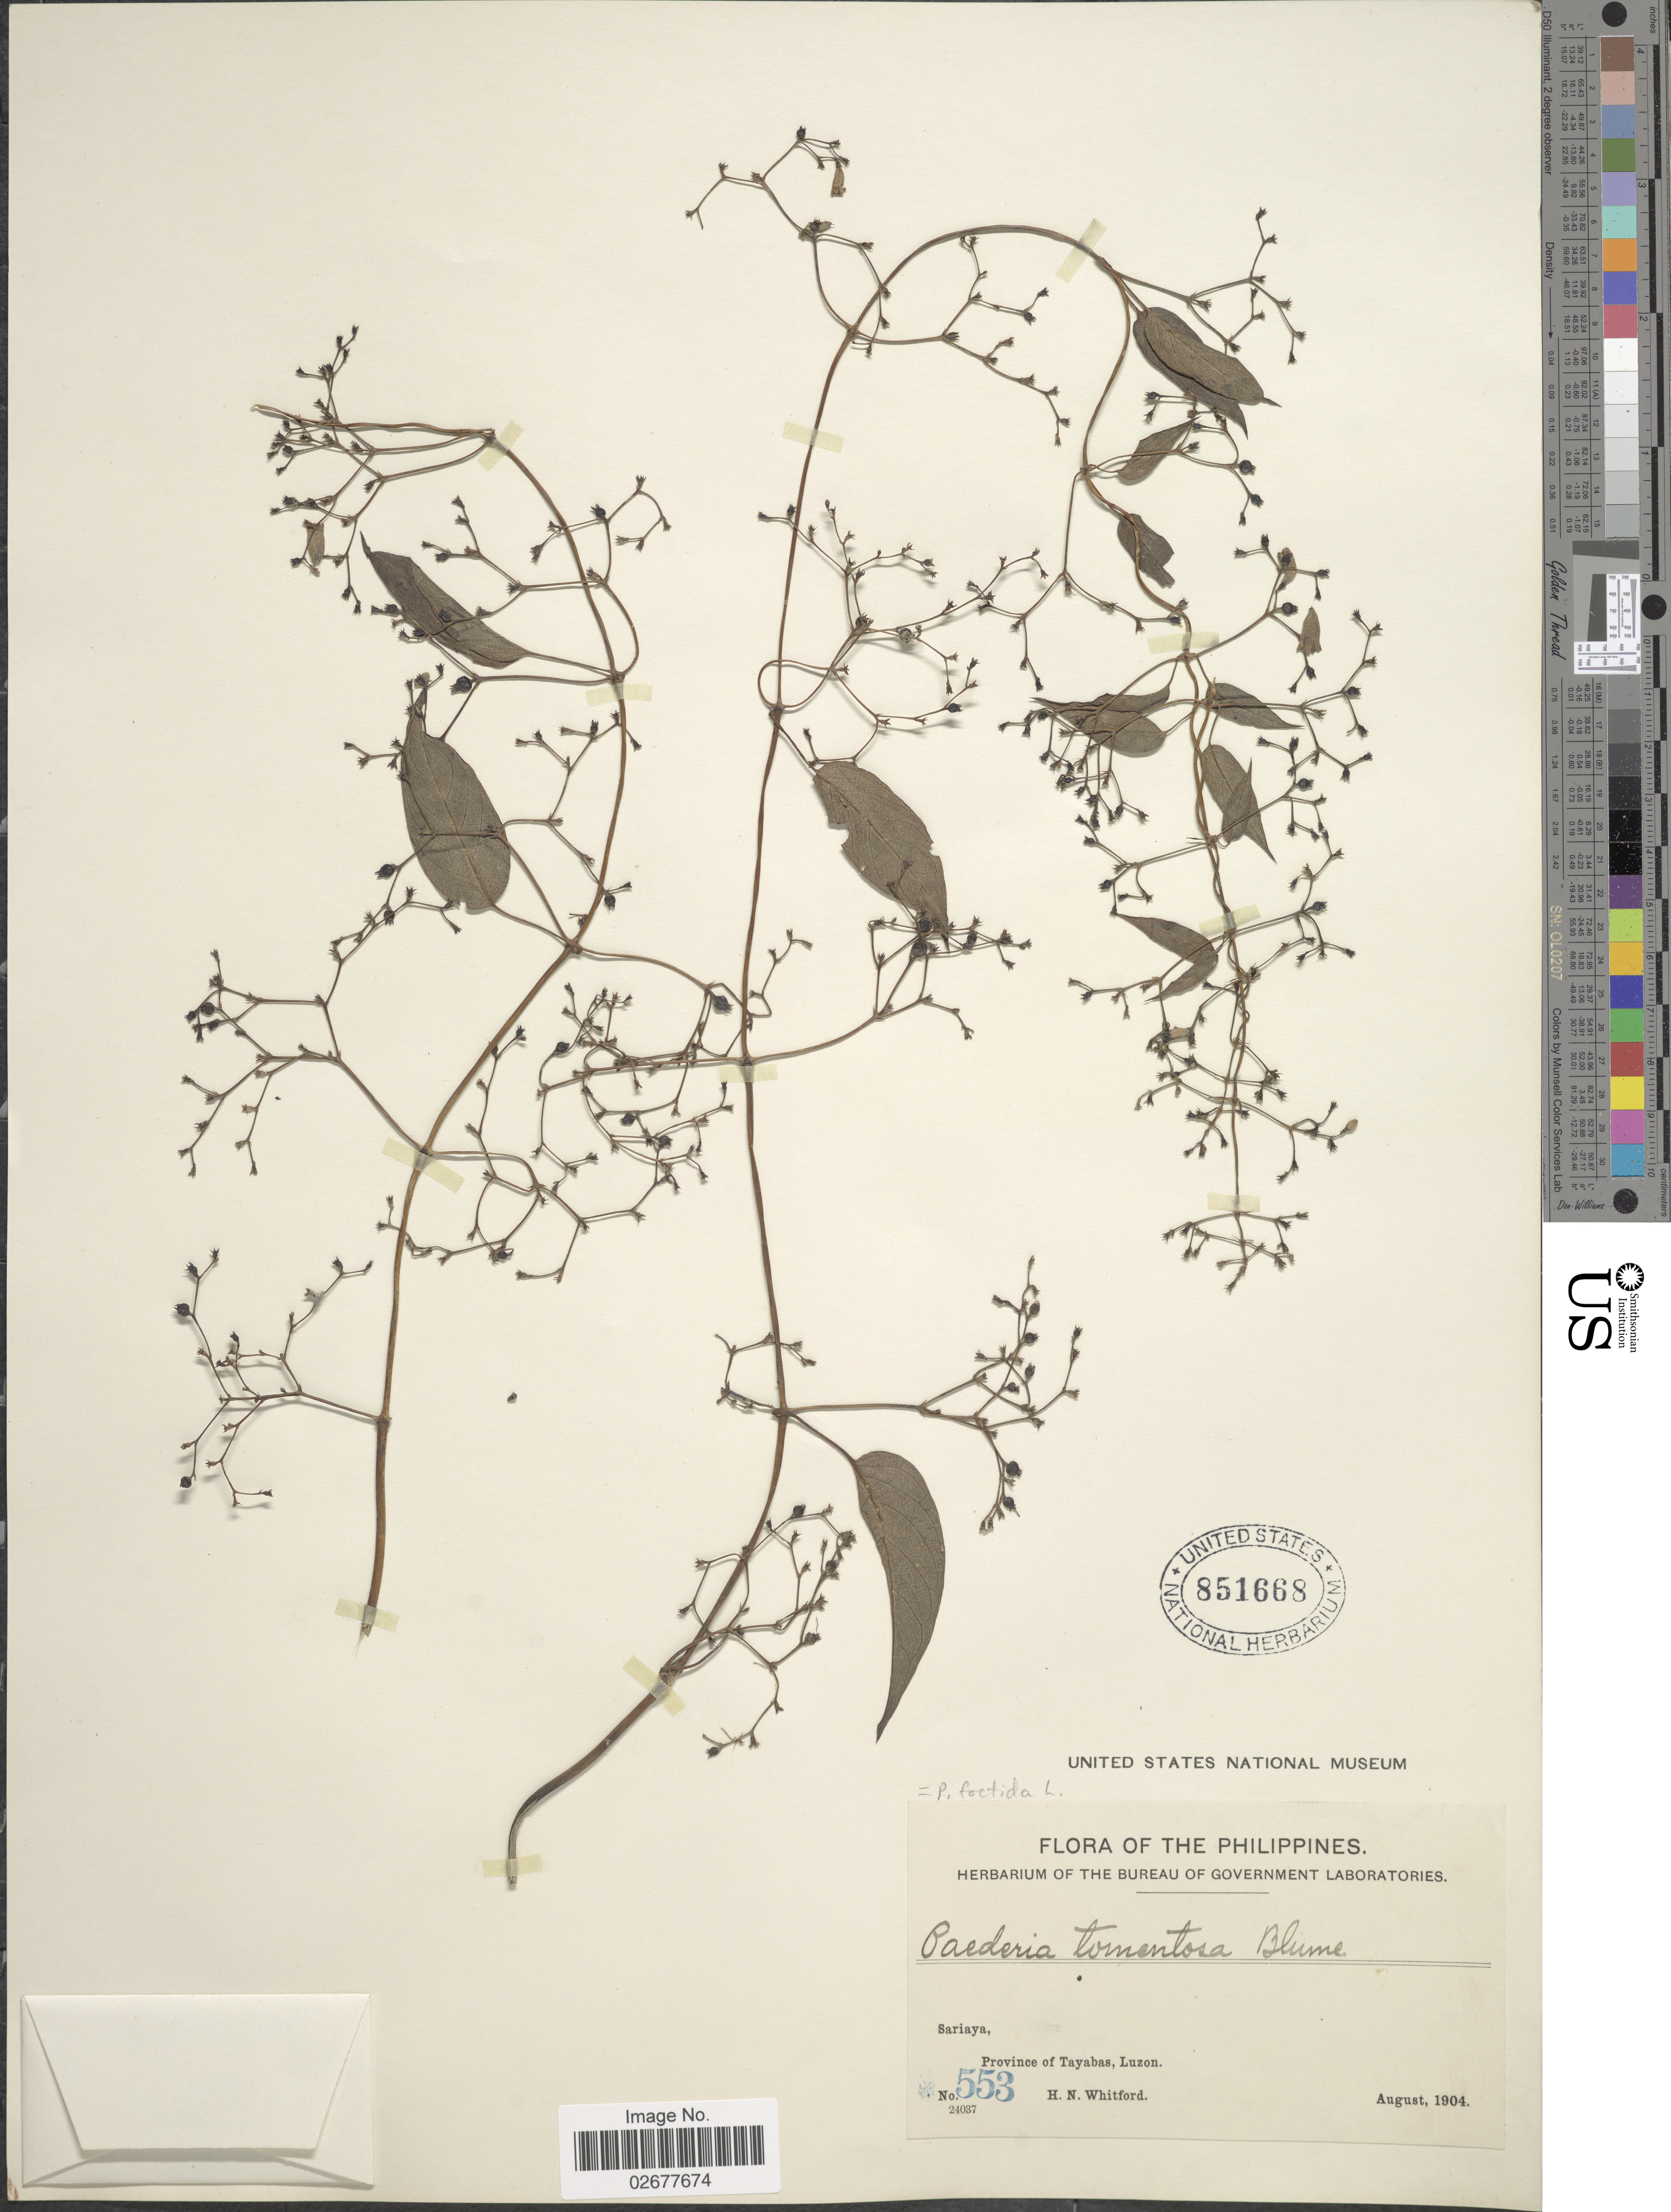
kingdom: Plantae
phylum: Tracheophyta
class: Magnoliopsida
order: Gentianales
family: Rubiaceae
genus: Paederia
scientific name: Paederia foetida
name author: Wall.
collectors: H. N. Whitford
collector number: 553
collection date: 1904-08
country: Philippines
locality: Sariaya, Province of Tayabas, Luzon.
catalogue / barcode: US 851668